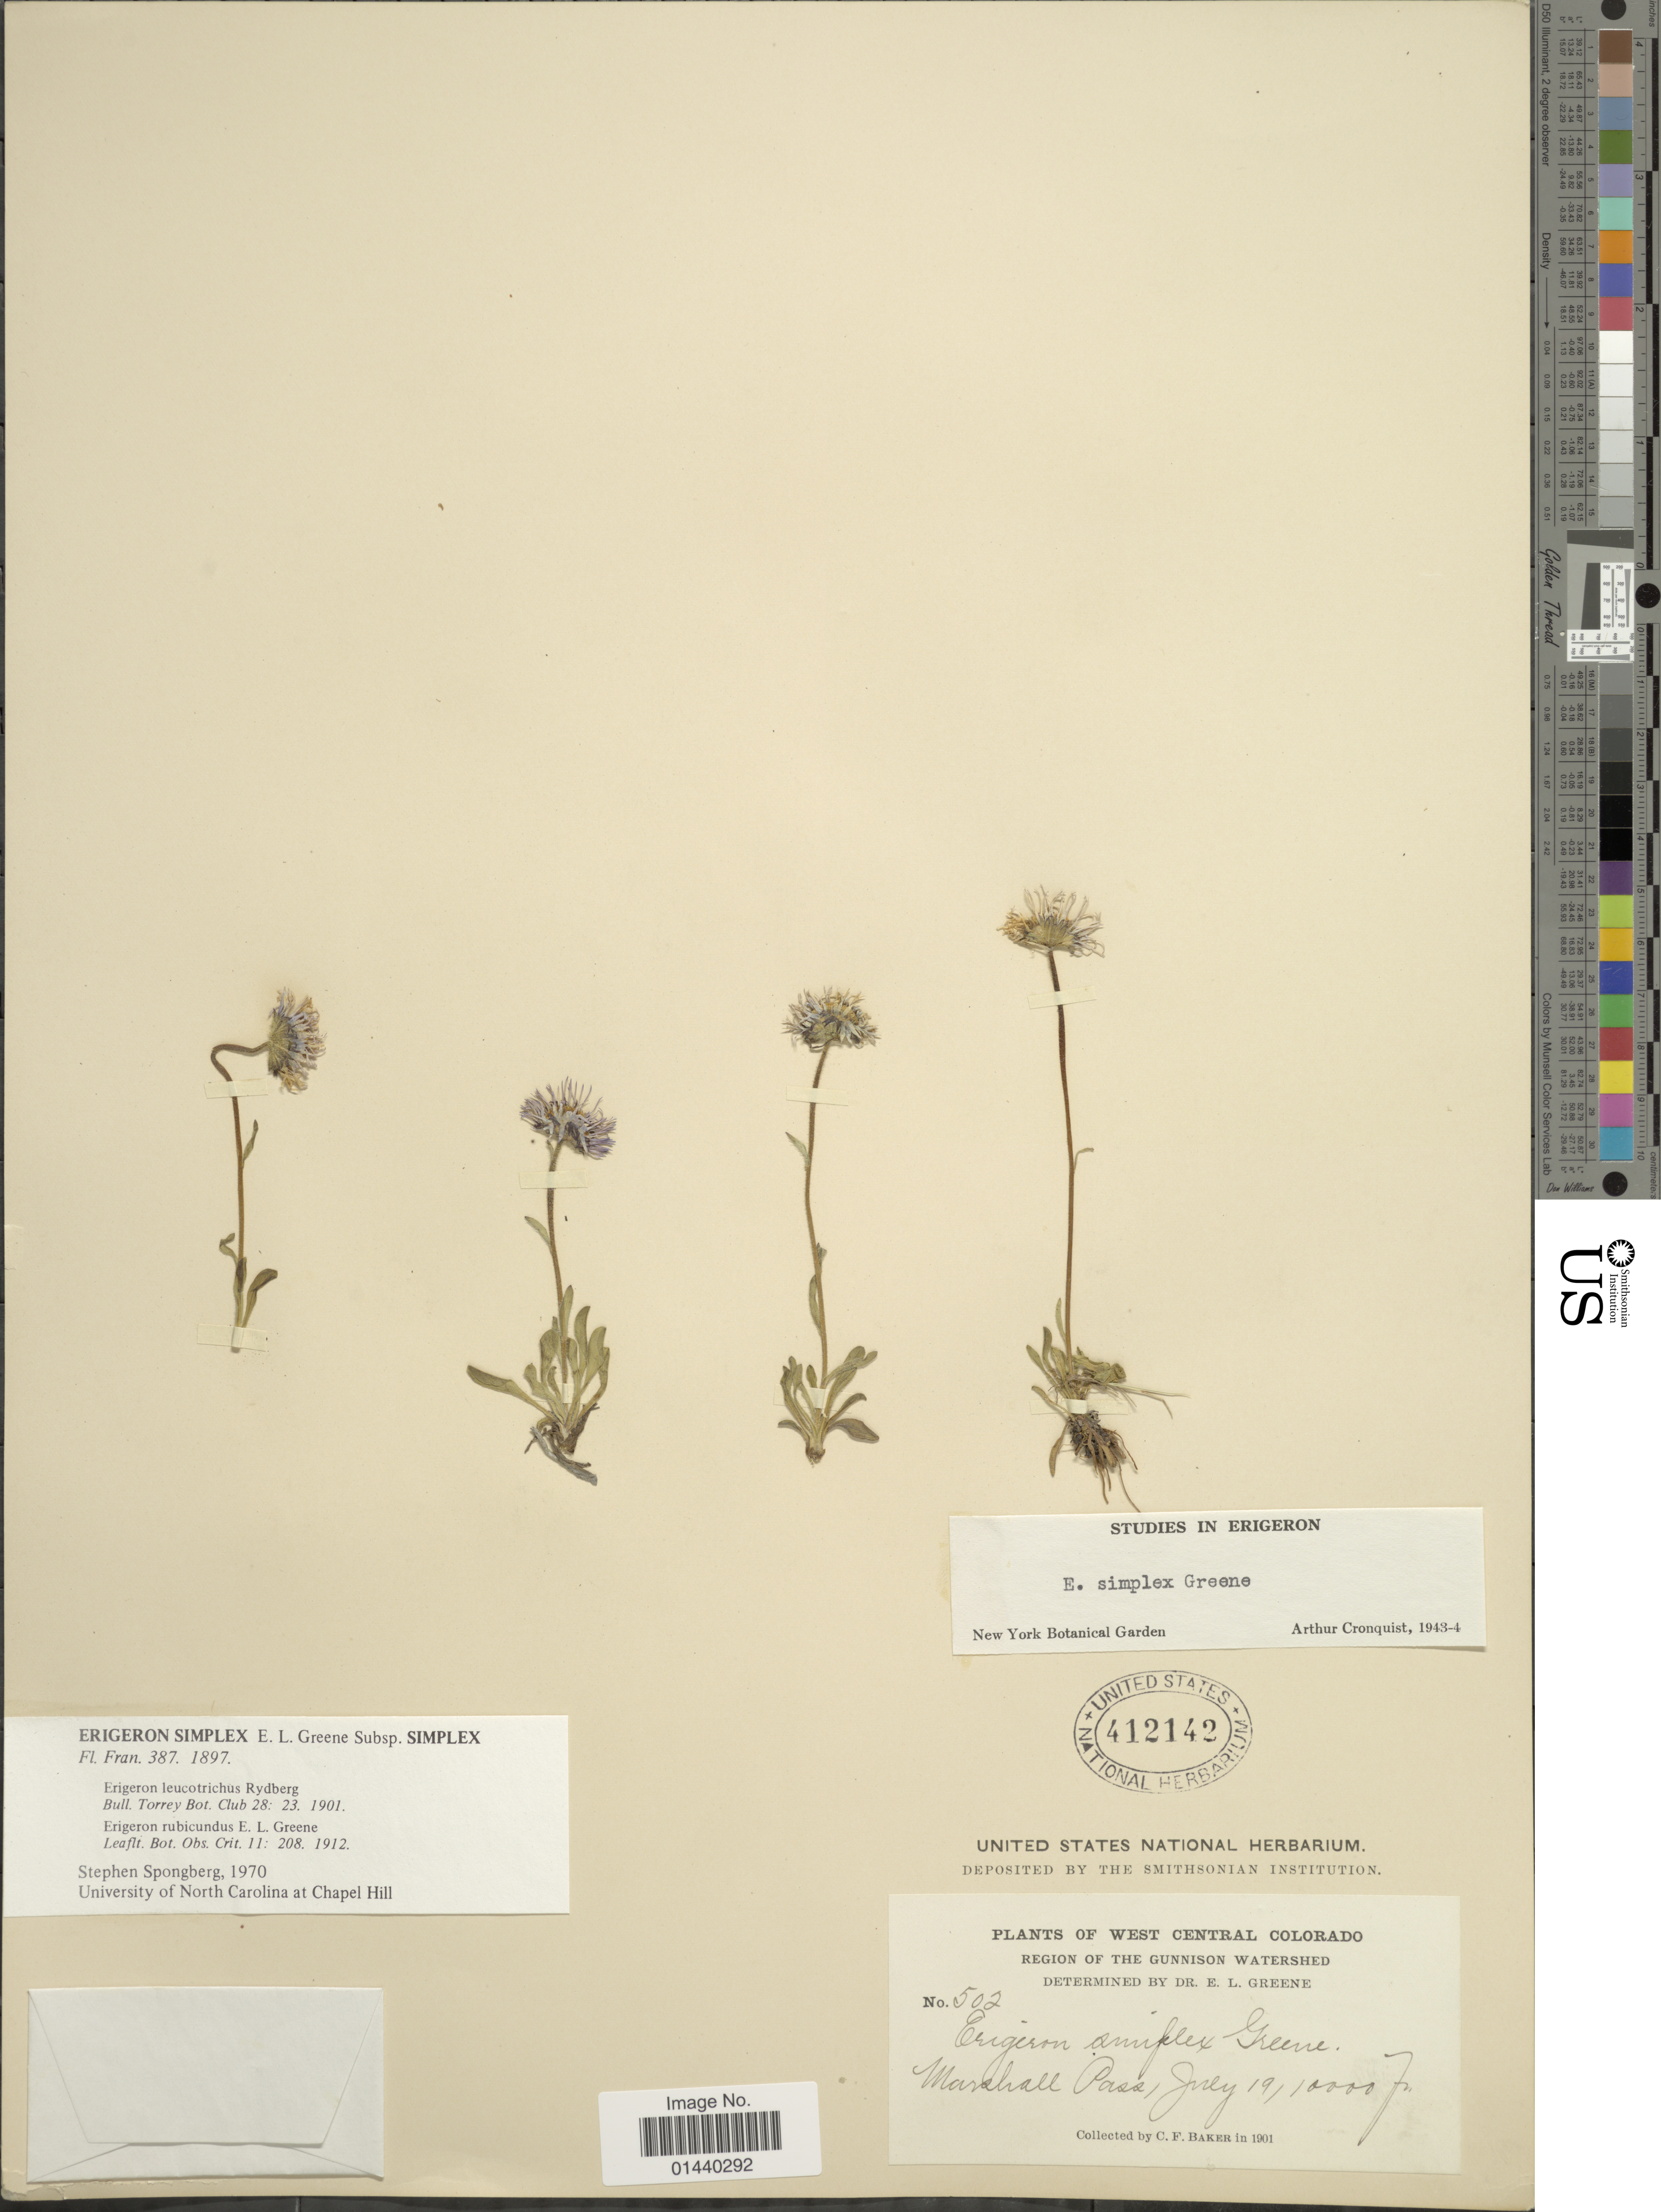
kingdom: Plantae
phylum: Tracheophyta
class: Magnoliopsida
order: Asterales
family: Asteraceae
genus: Erigeron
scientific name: Erigeron simplex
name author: Greene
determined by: Cronquist, A. J.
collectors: C. F. Baker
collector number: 502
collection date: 1901-07-19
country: United States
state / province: Colorado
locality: West Central Colorado. Region of the Gunnison Watershed. Marshall Pass.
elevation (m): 3048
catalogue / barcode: US 412142